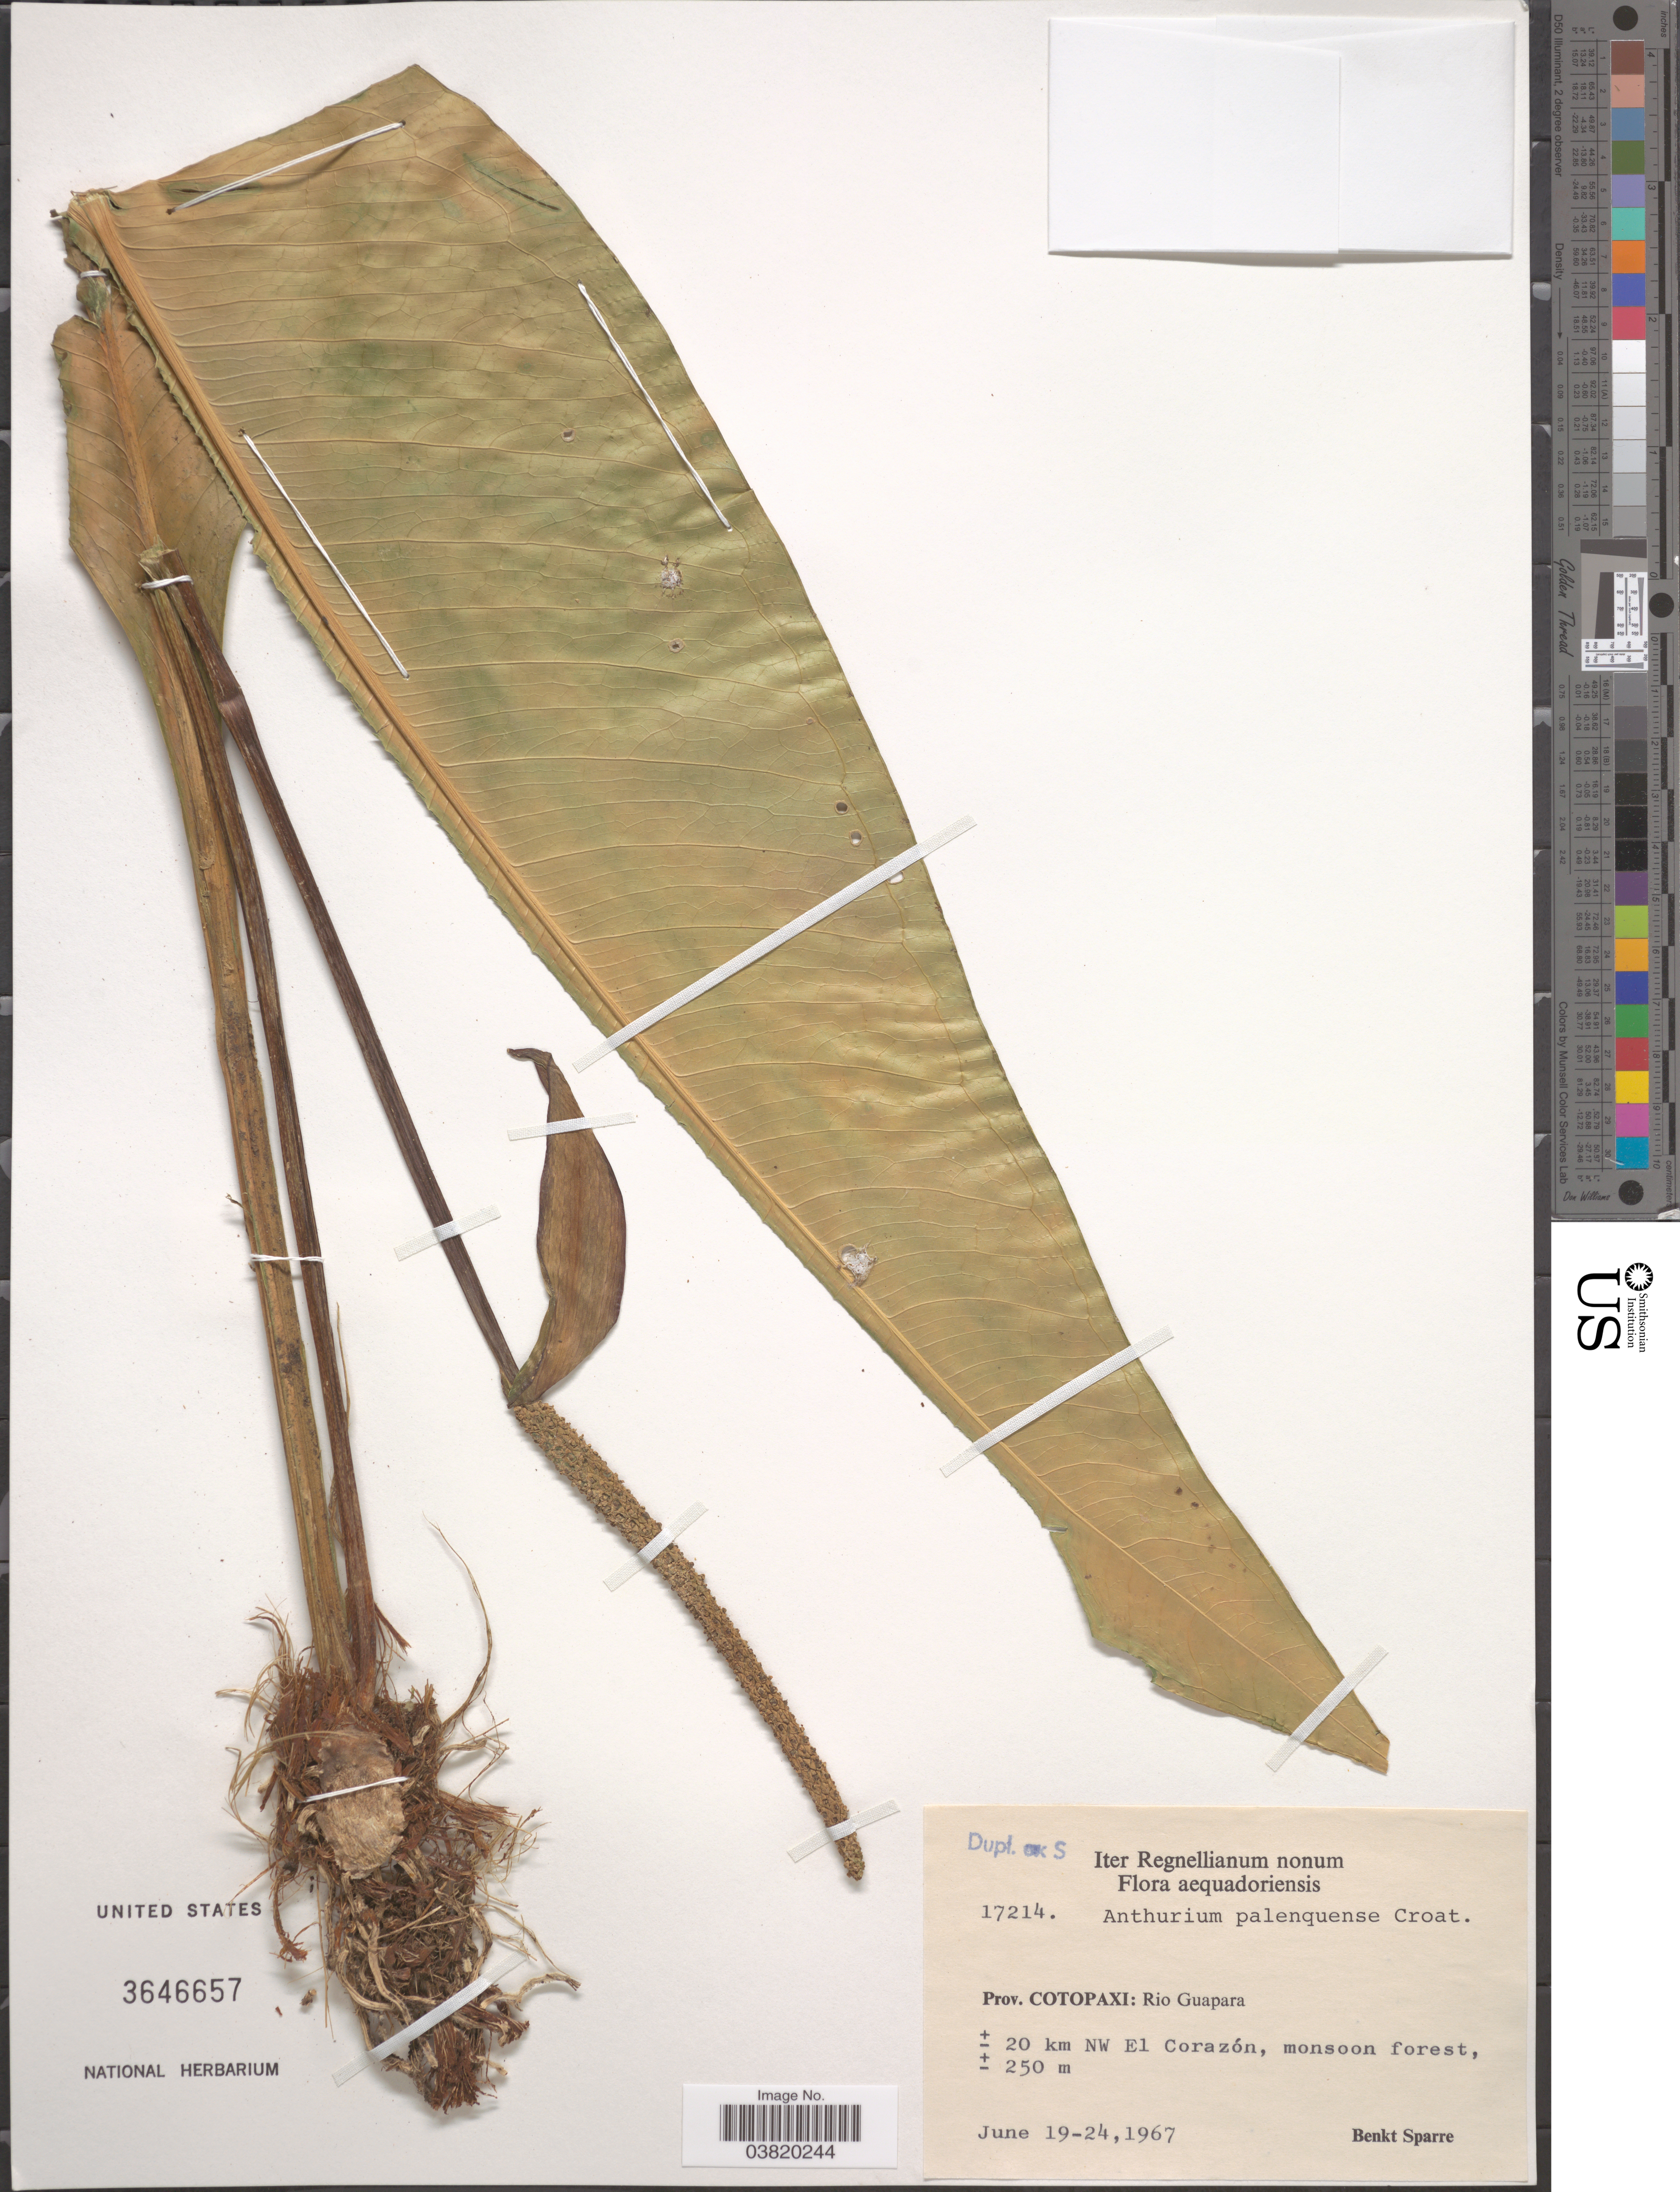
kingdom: Plantae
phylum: Tracheophyta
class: Liliopsida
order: Alismatales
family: Araceae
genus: Anthurium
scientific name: Anthurium palenquense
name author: Croat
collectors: B. Sparre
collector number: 17214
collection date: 1967-06-19/1967-06-24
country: Ecuador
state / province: Cotopaxi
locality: Aequadoriensis. Rio Guapara. ± 20 km NW El Corazón.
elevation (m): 250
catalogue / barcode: US 3646657